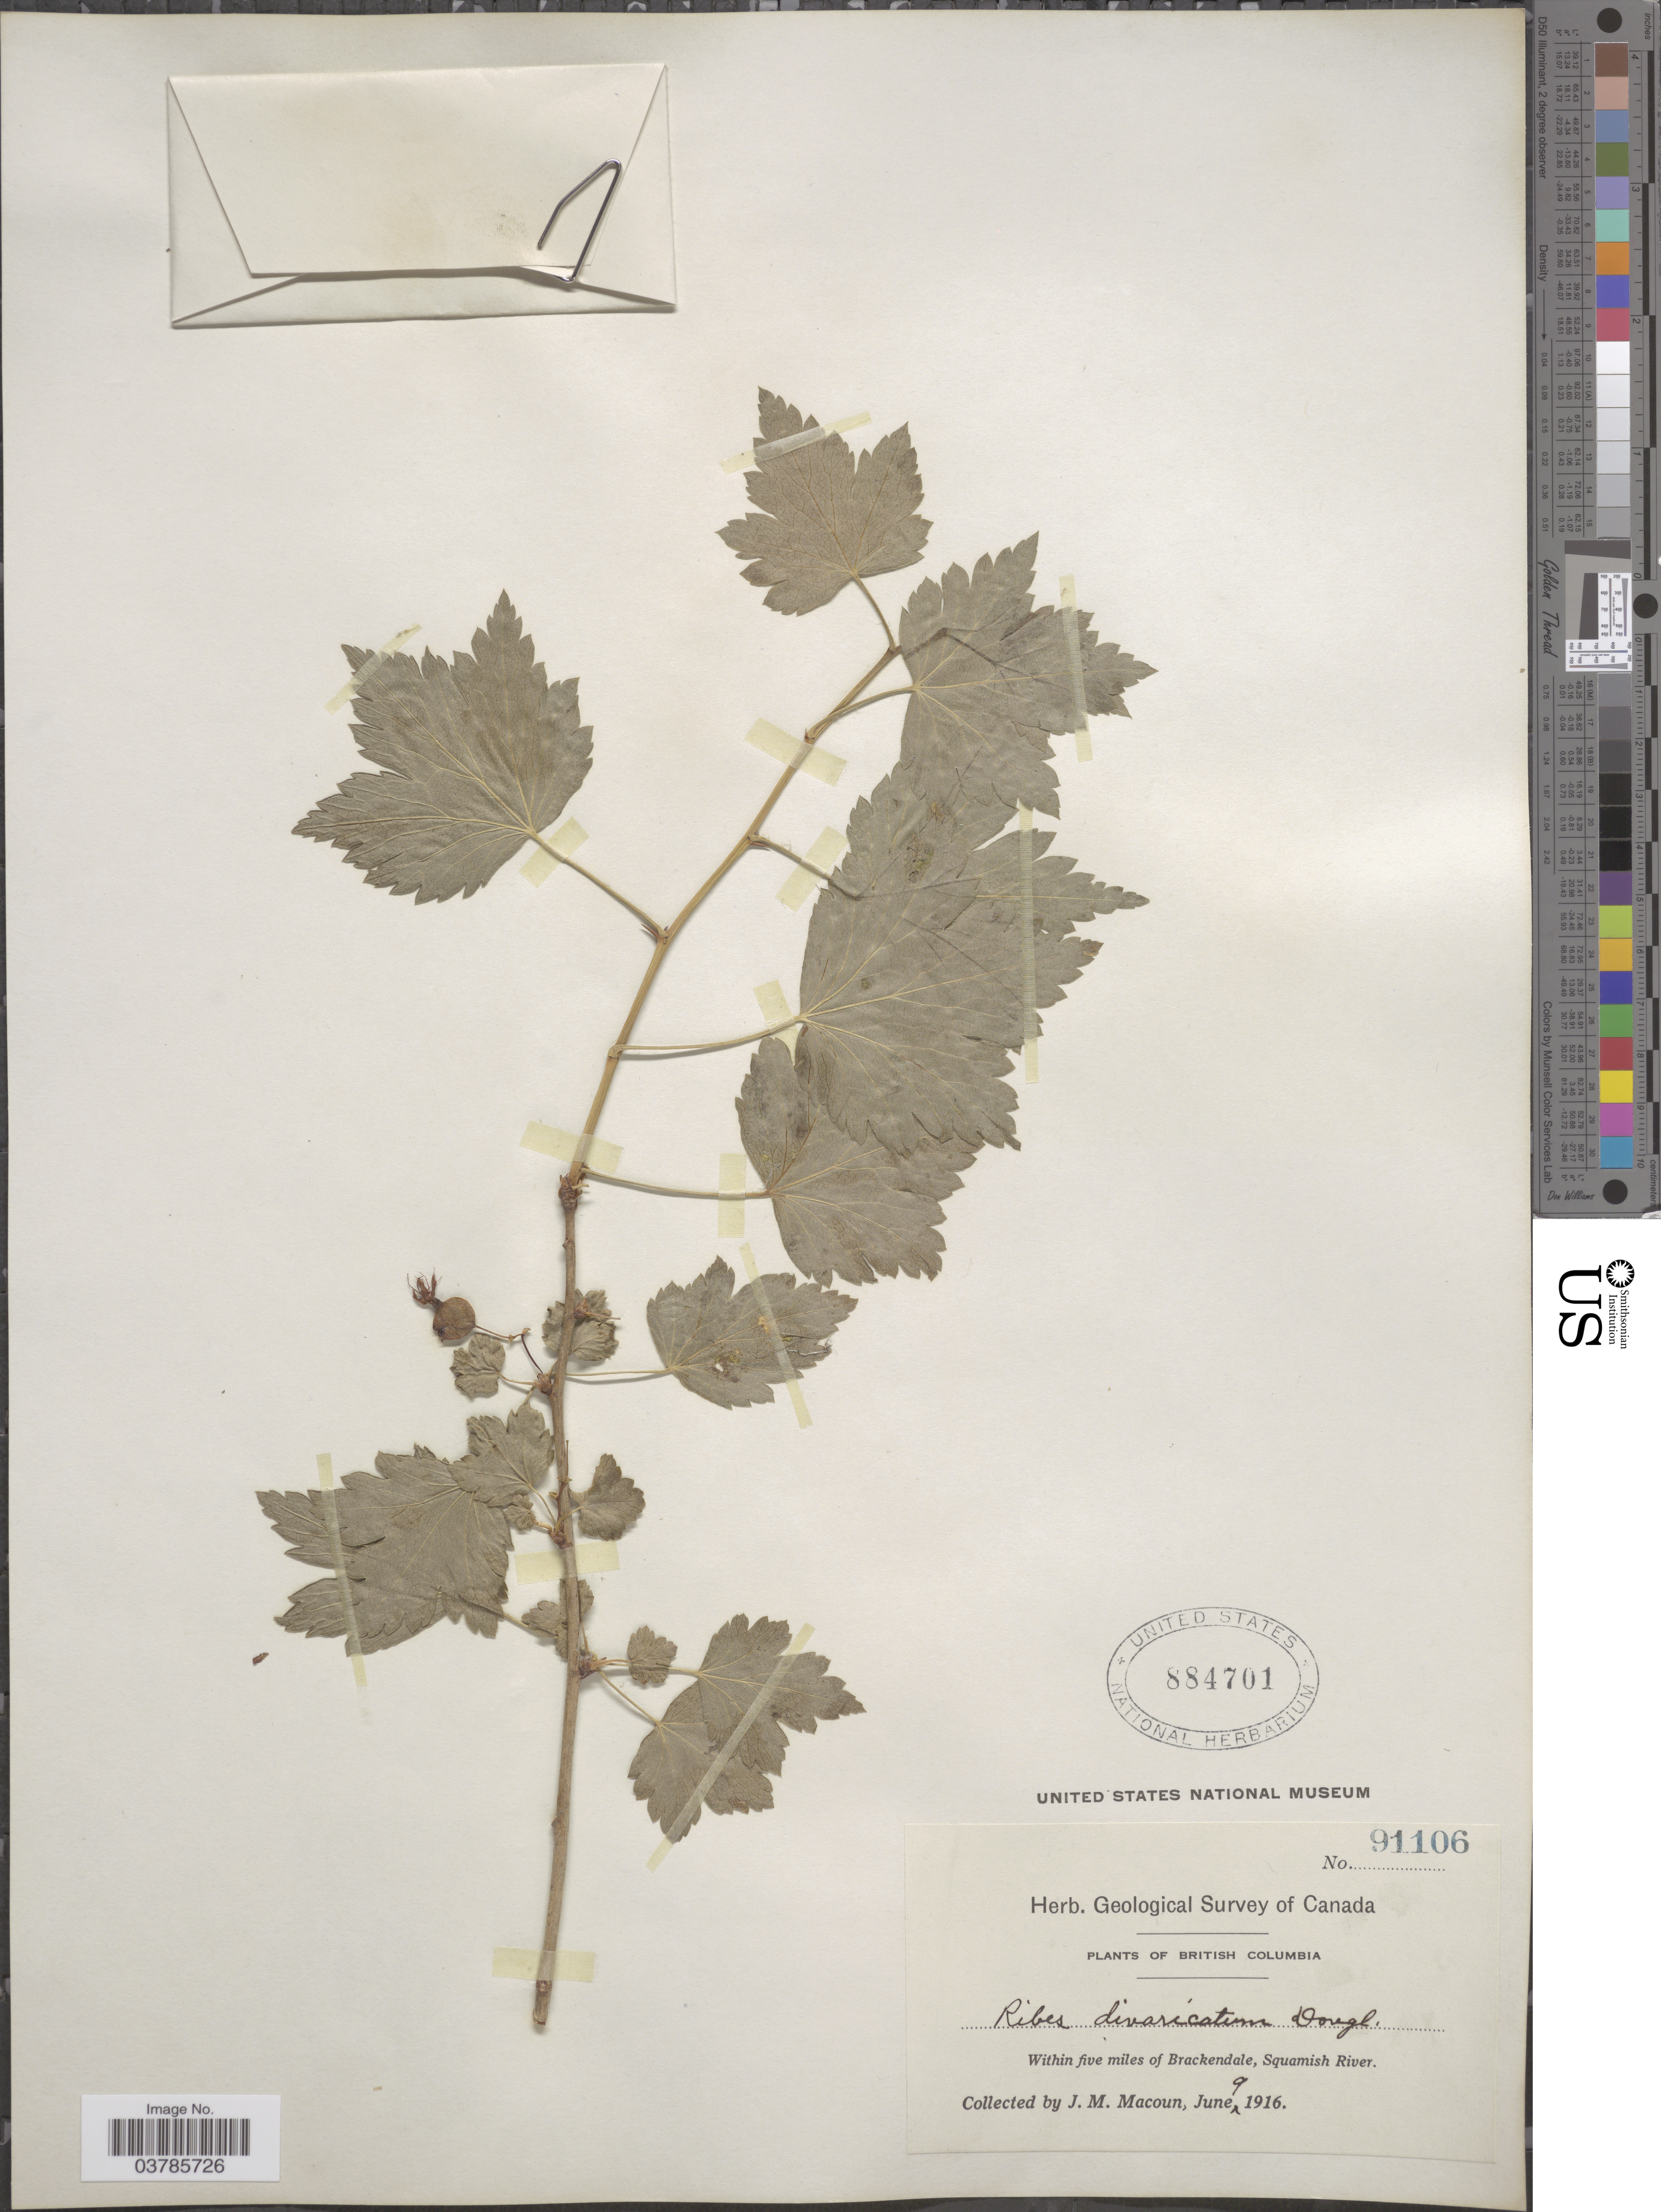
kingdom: Plantae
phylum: Tracheophyta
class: Magnoliopsida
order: Saxifragales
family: Grossulariaceae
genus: Ribes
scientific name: Ribes divaricatum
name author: Douglas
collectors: J. M. Macoun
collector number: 91106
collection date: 1916-06-09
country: Canada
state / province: British Columbia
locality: Within five miles of Brackendale, Squamish River.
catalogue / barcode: US 884701